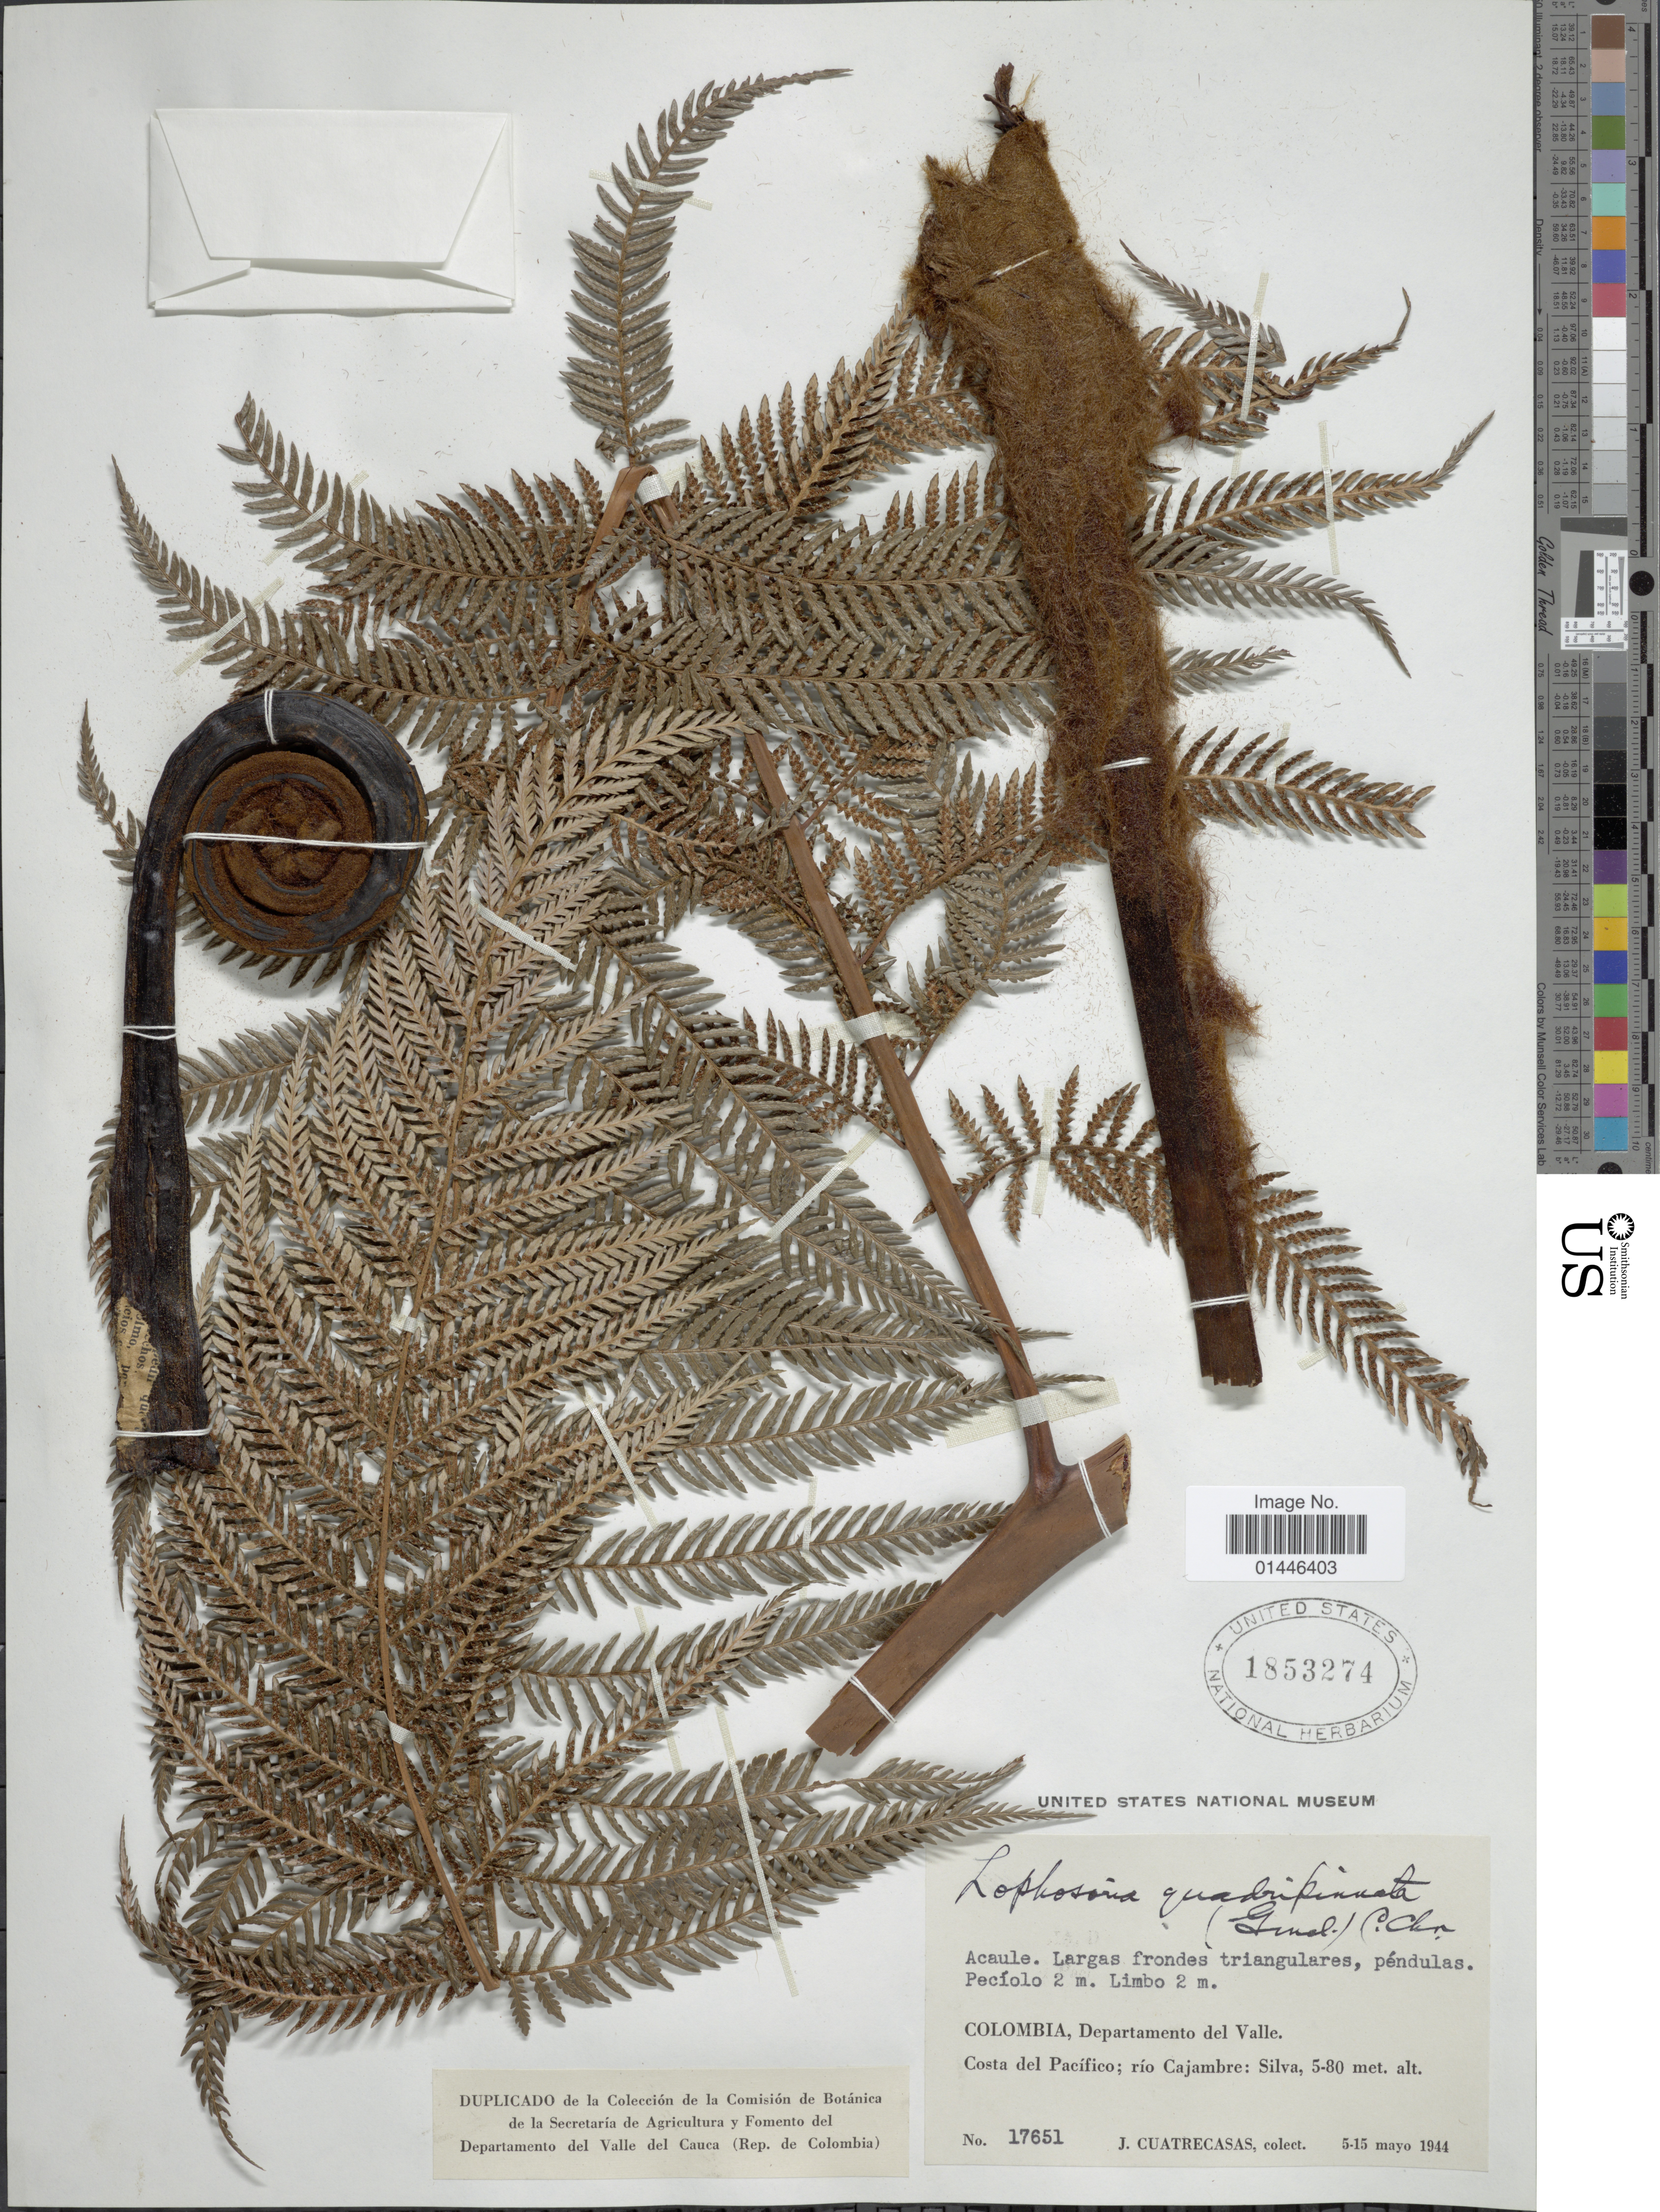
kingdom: Plantae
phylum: Tracheophyta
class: Polypodiopsida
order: Cyatheales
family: Dicksoniaceae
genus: Lophosoria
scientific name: Lophosoria quadripinnata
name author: (J.F. Gmel.) C. Chr.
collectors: J. Cuatrecasas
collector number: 17651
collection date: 1944-05-05/1944-05-15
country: Colombia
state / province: Valle del Cauca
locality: Departamento del Valle. Costa del Pacífico; río Cajambre: Silva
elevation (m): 5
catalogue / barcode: US 1853274